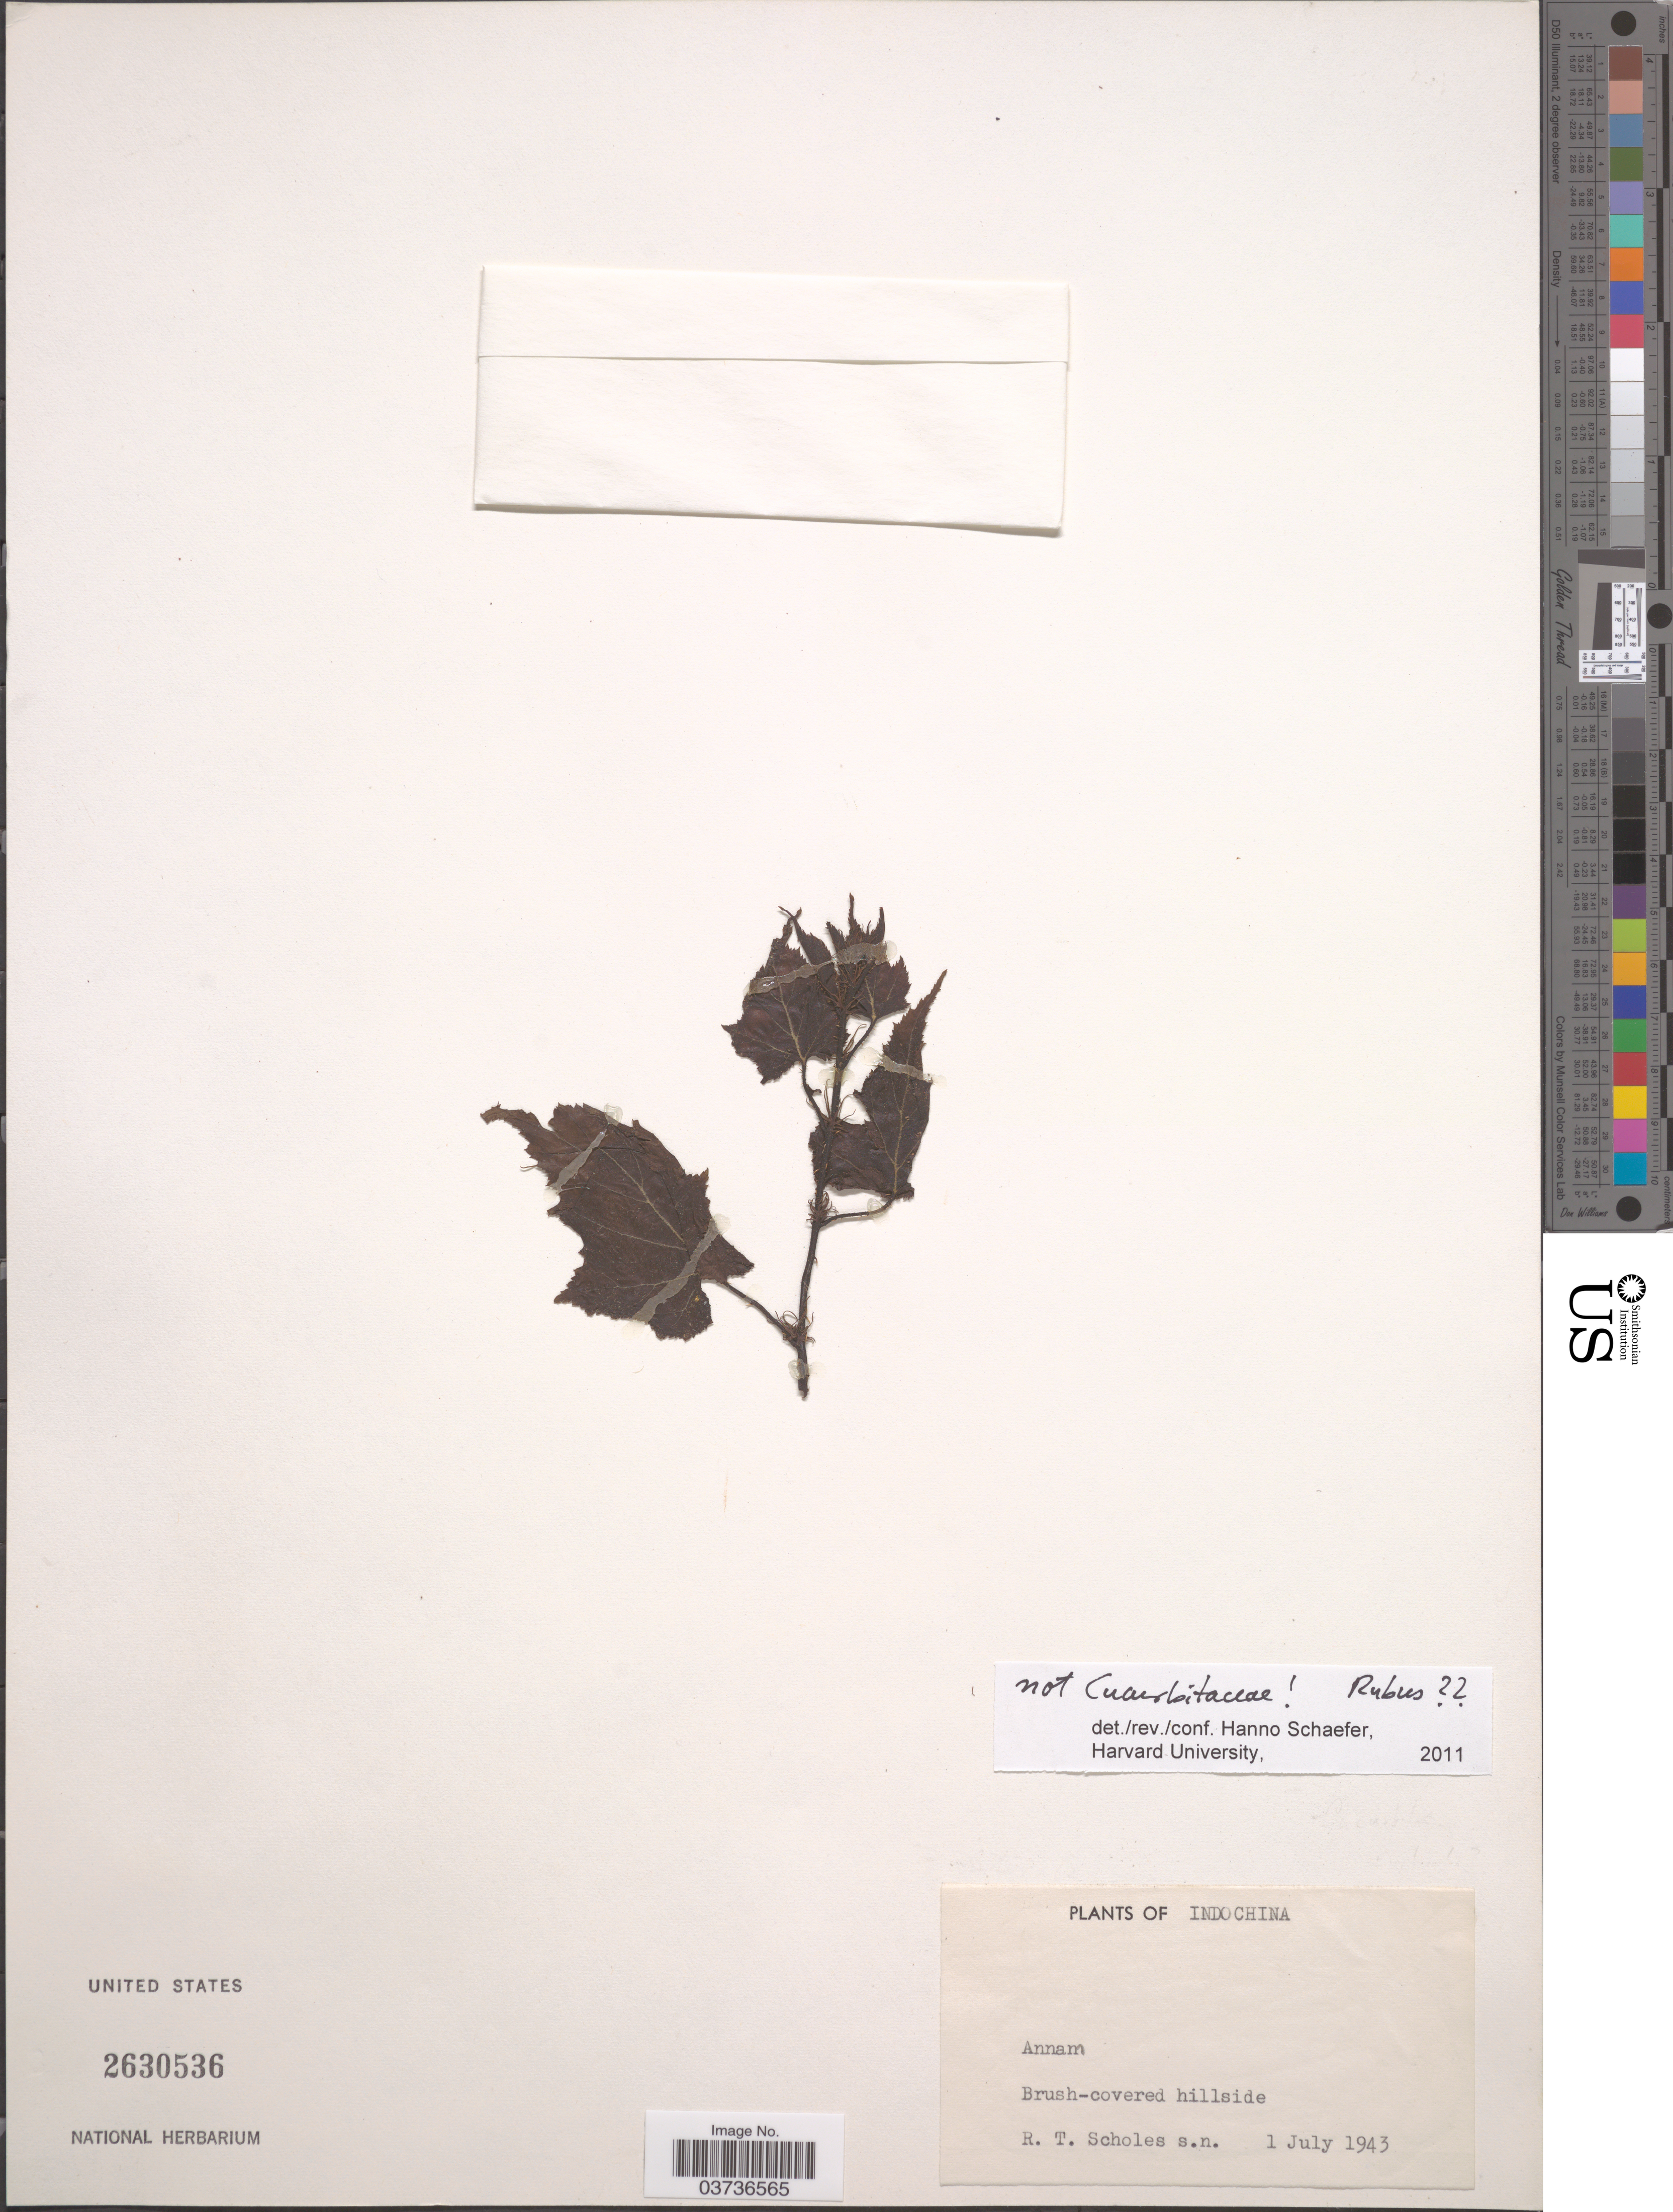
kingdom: Plantae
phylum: Tracheophyta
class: Magnoliopsida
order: Rosales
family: Rosaceae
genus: Rubus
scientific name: Rubus sp.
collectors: R. Scholes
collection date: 1943-07-01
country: Vietnam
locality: Indochina. Annam.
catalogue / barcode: US 2630536